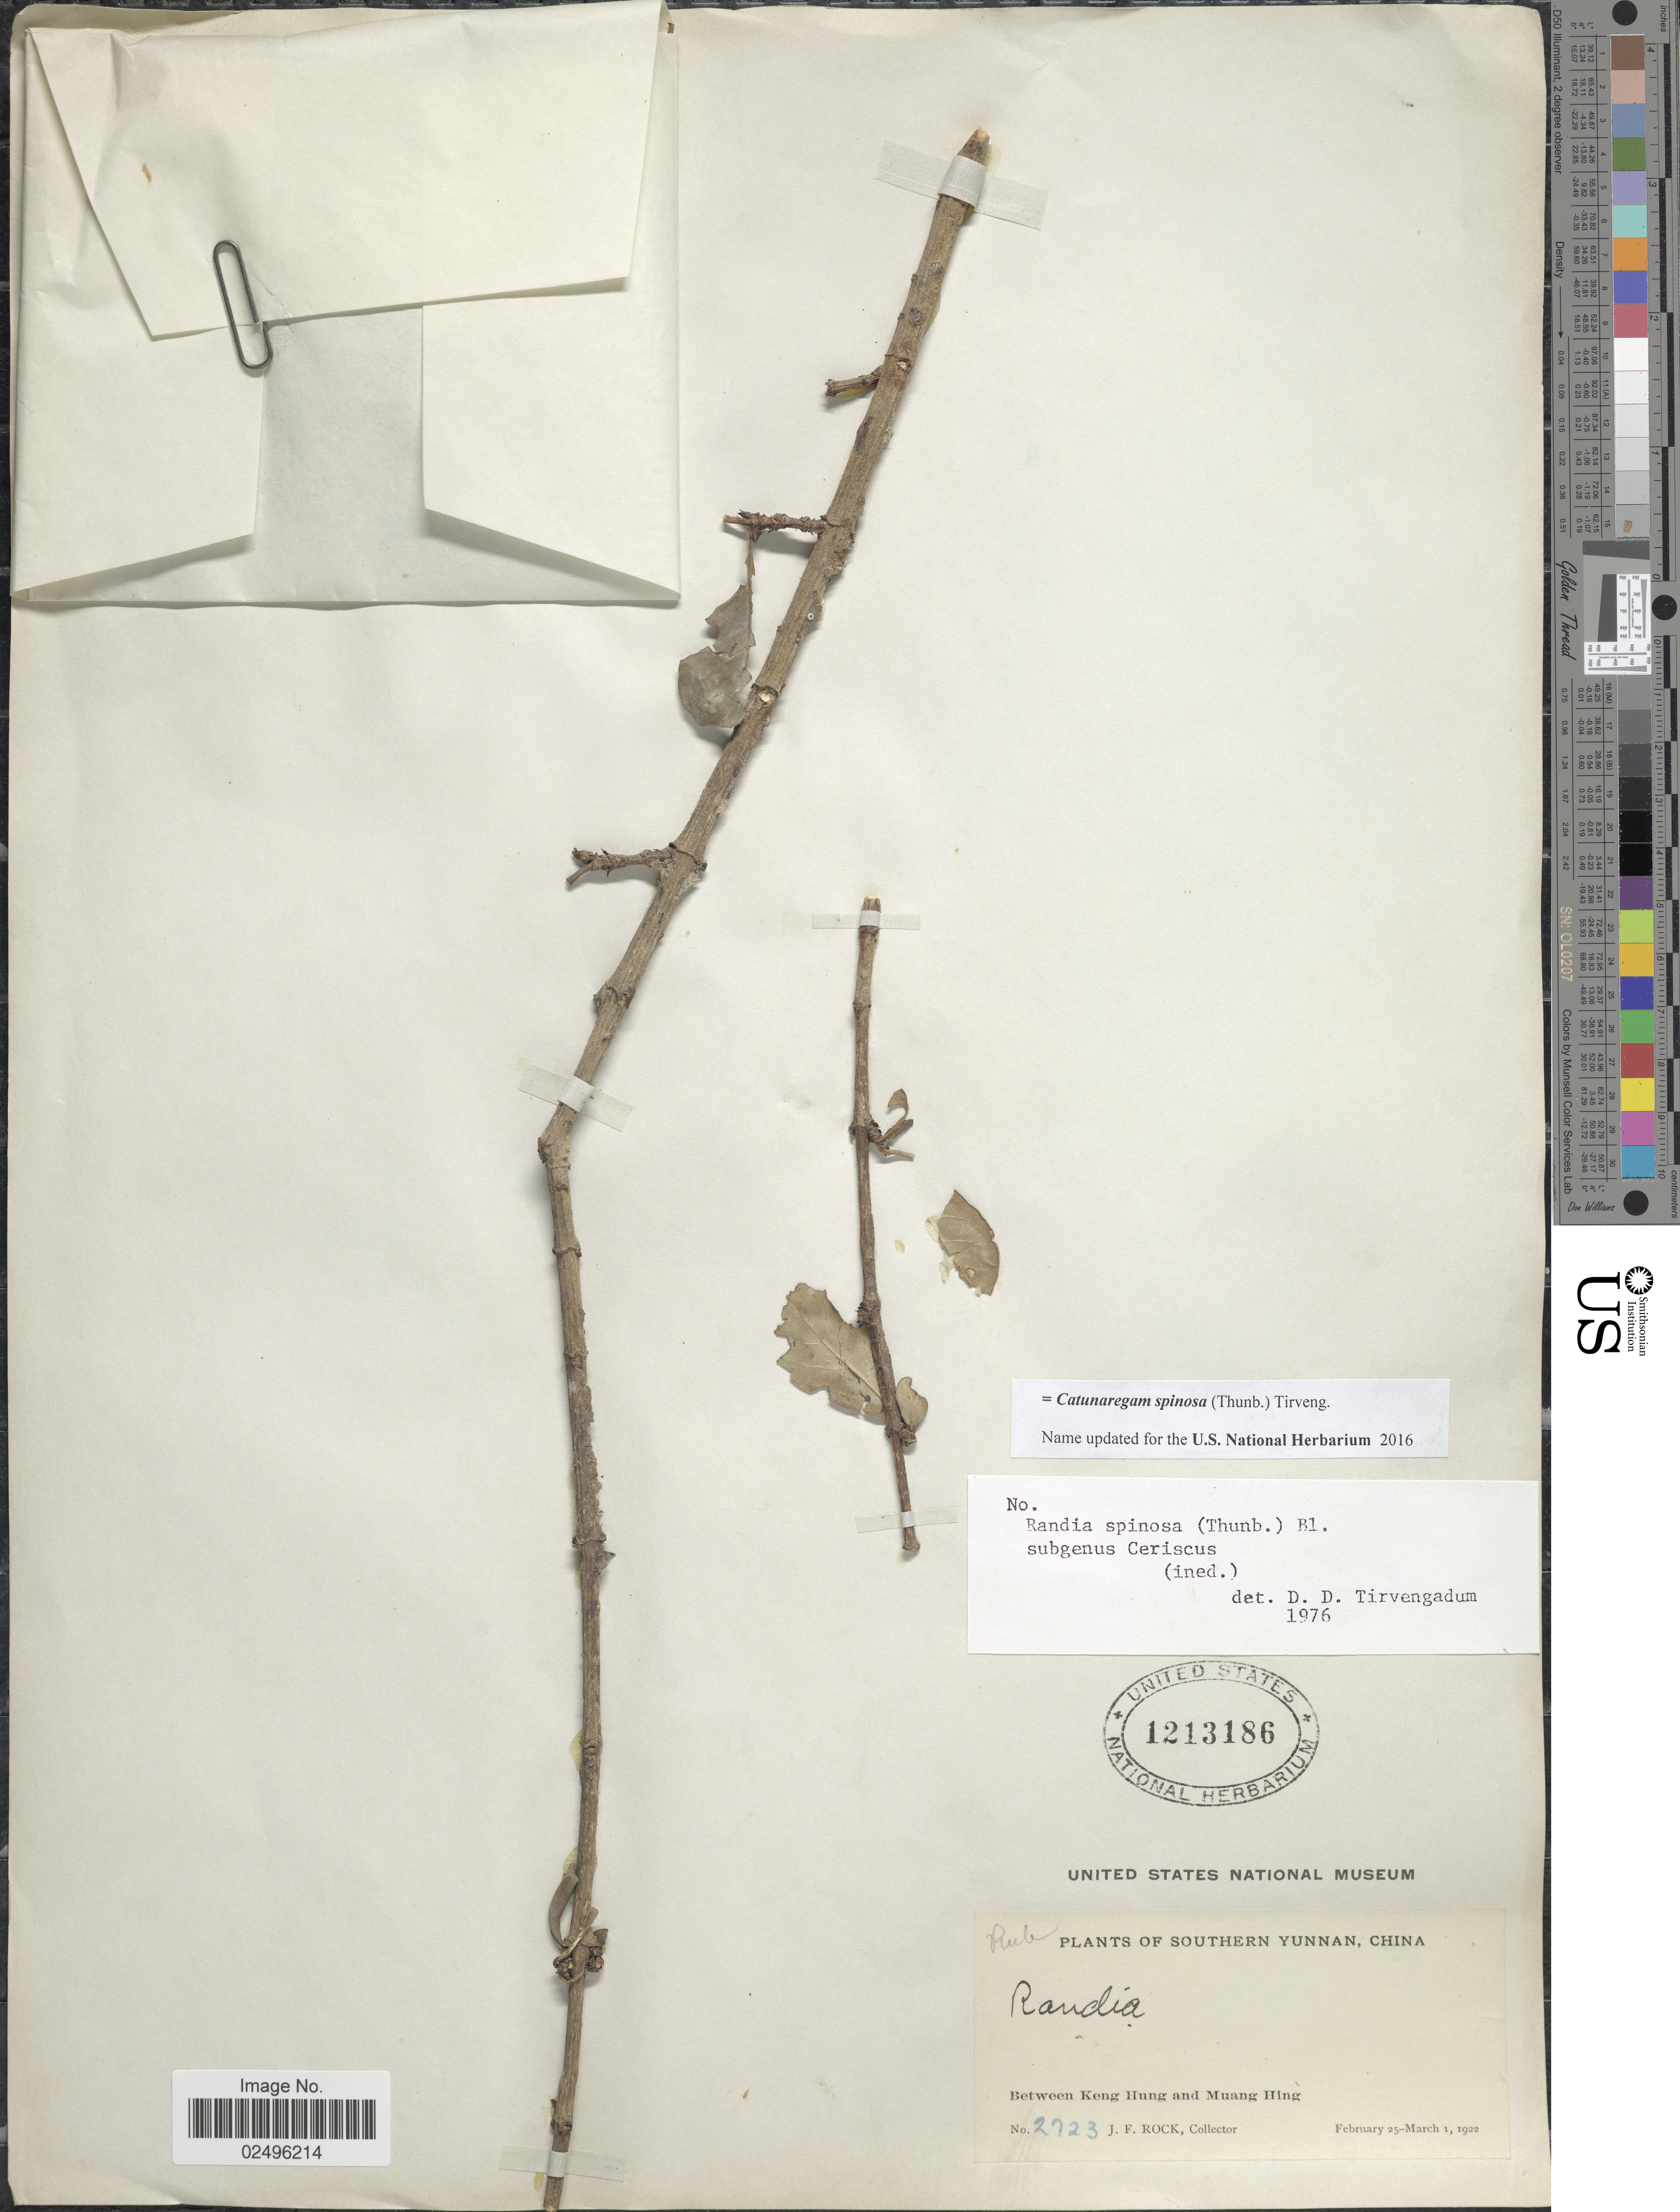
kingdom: Plantae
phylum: Tracheophyta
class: Magnoliopsida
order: Gentianales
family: Rubiaceae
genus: Catunaregam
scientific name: Catunaregam spinosa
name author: (Thunb.) Tirveng.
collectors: J. Rock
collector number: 2723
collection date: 1922-02-25/1922-03-01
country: China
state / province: Yunnan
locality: Southern Yunnan. Between Keng Hung and vicinity and Muang Hing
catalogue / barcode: US 1213186